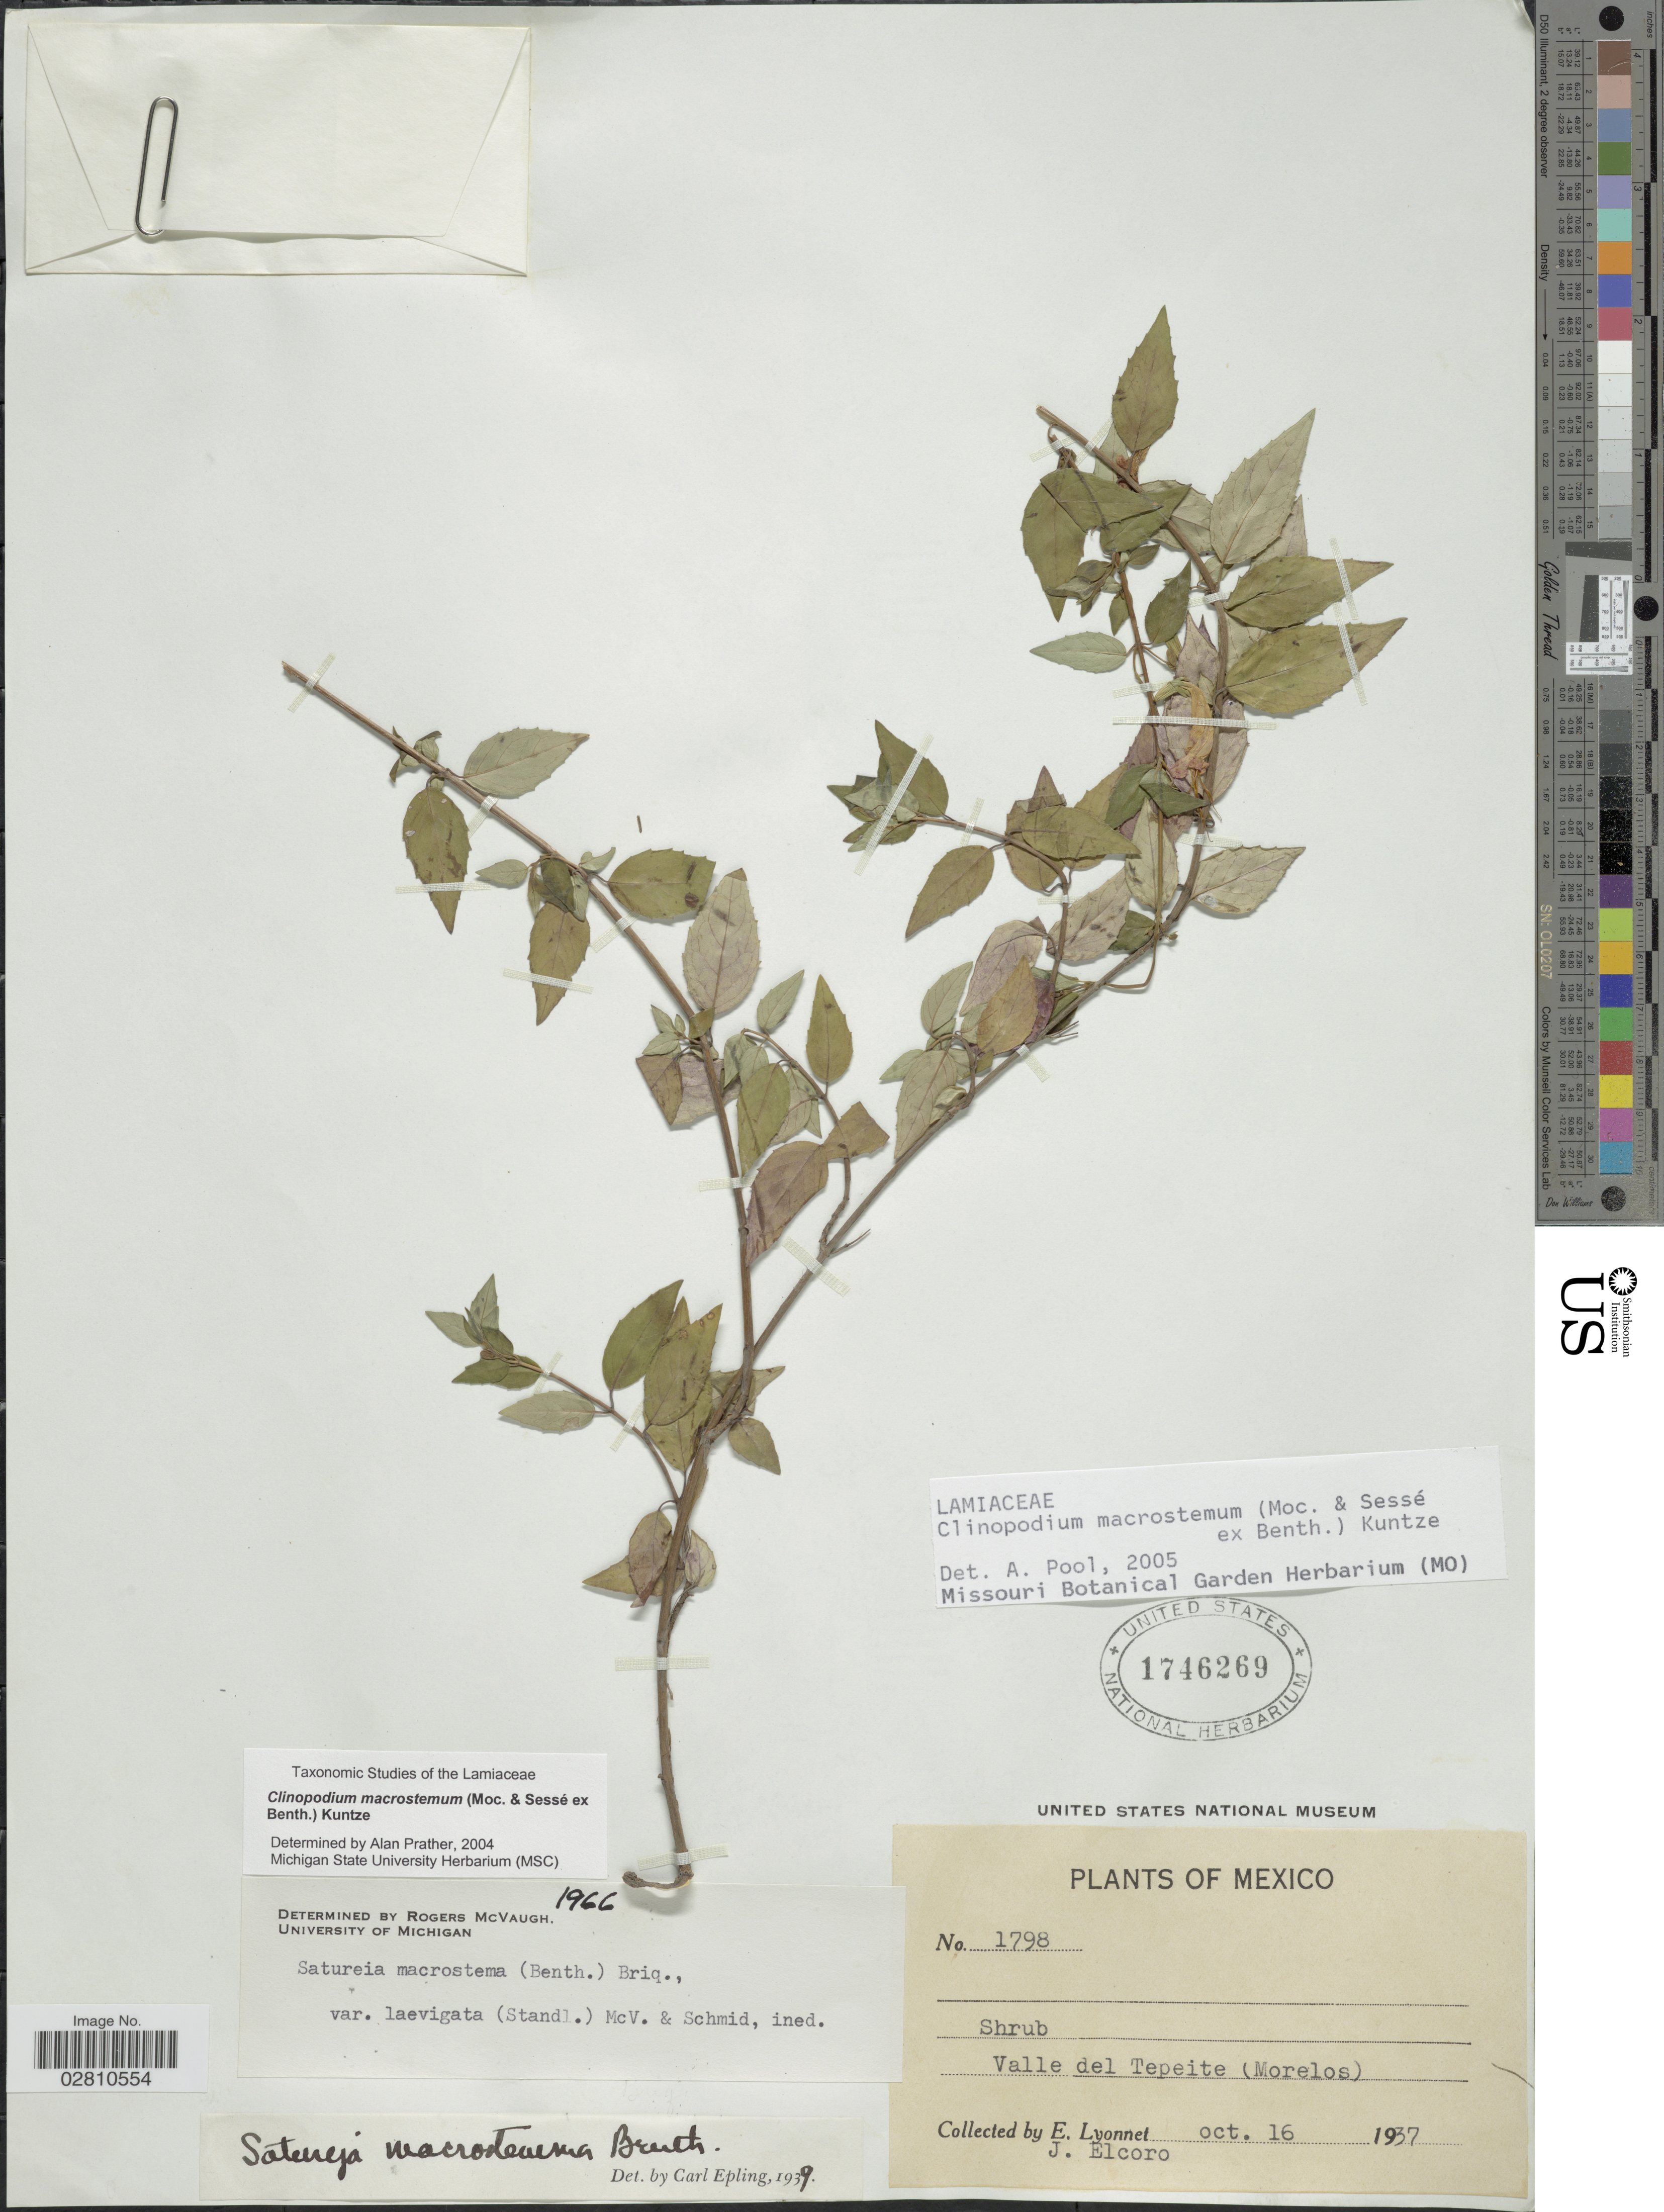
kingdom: Plantae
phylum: Tracheophyta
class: Magnoliopsida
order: Lamiales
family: Lamiaceae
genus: Clinopodium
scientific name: Clinopodium macrostemum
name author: (Moc. & Sessé ex Benth.) Kuntze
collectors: E. Lyonnet & J. Elcoro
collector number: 1798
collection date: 1937-10-16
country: Mexico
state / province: Morelos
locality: Valle del Tepeite.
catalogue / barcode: US 1746269